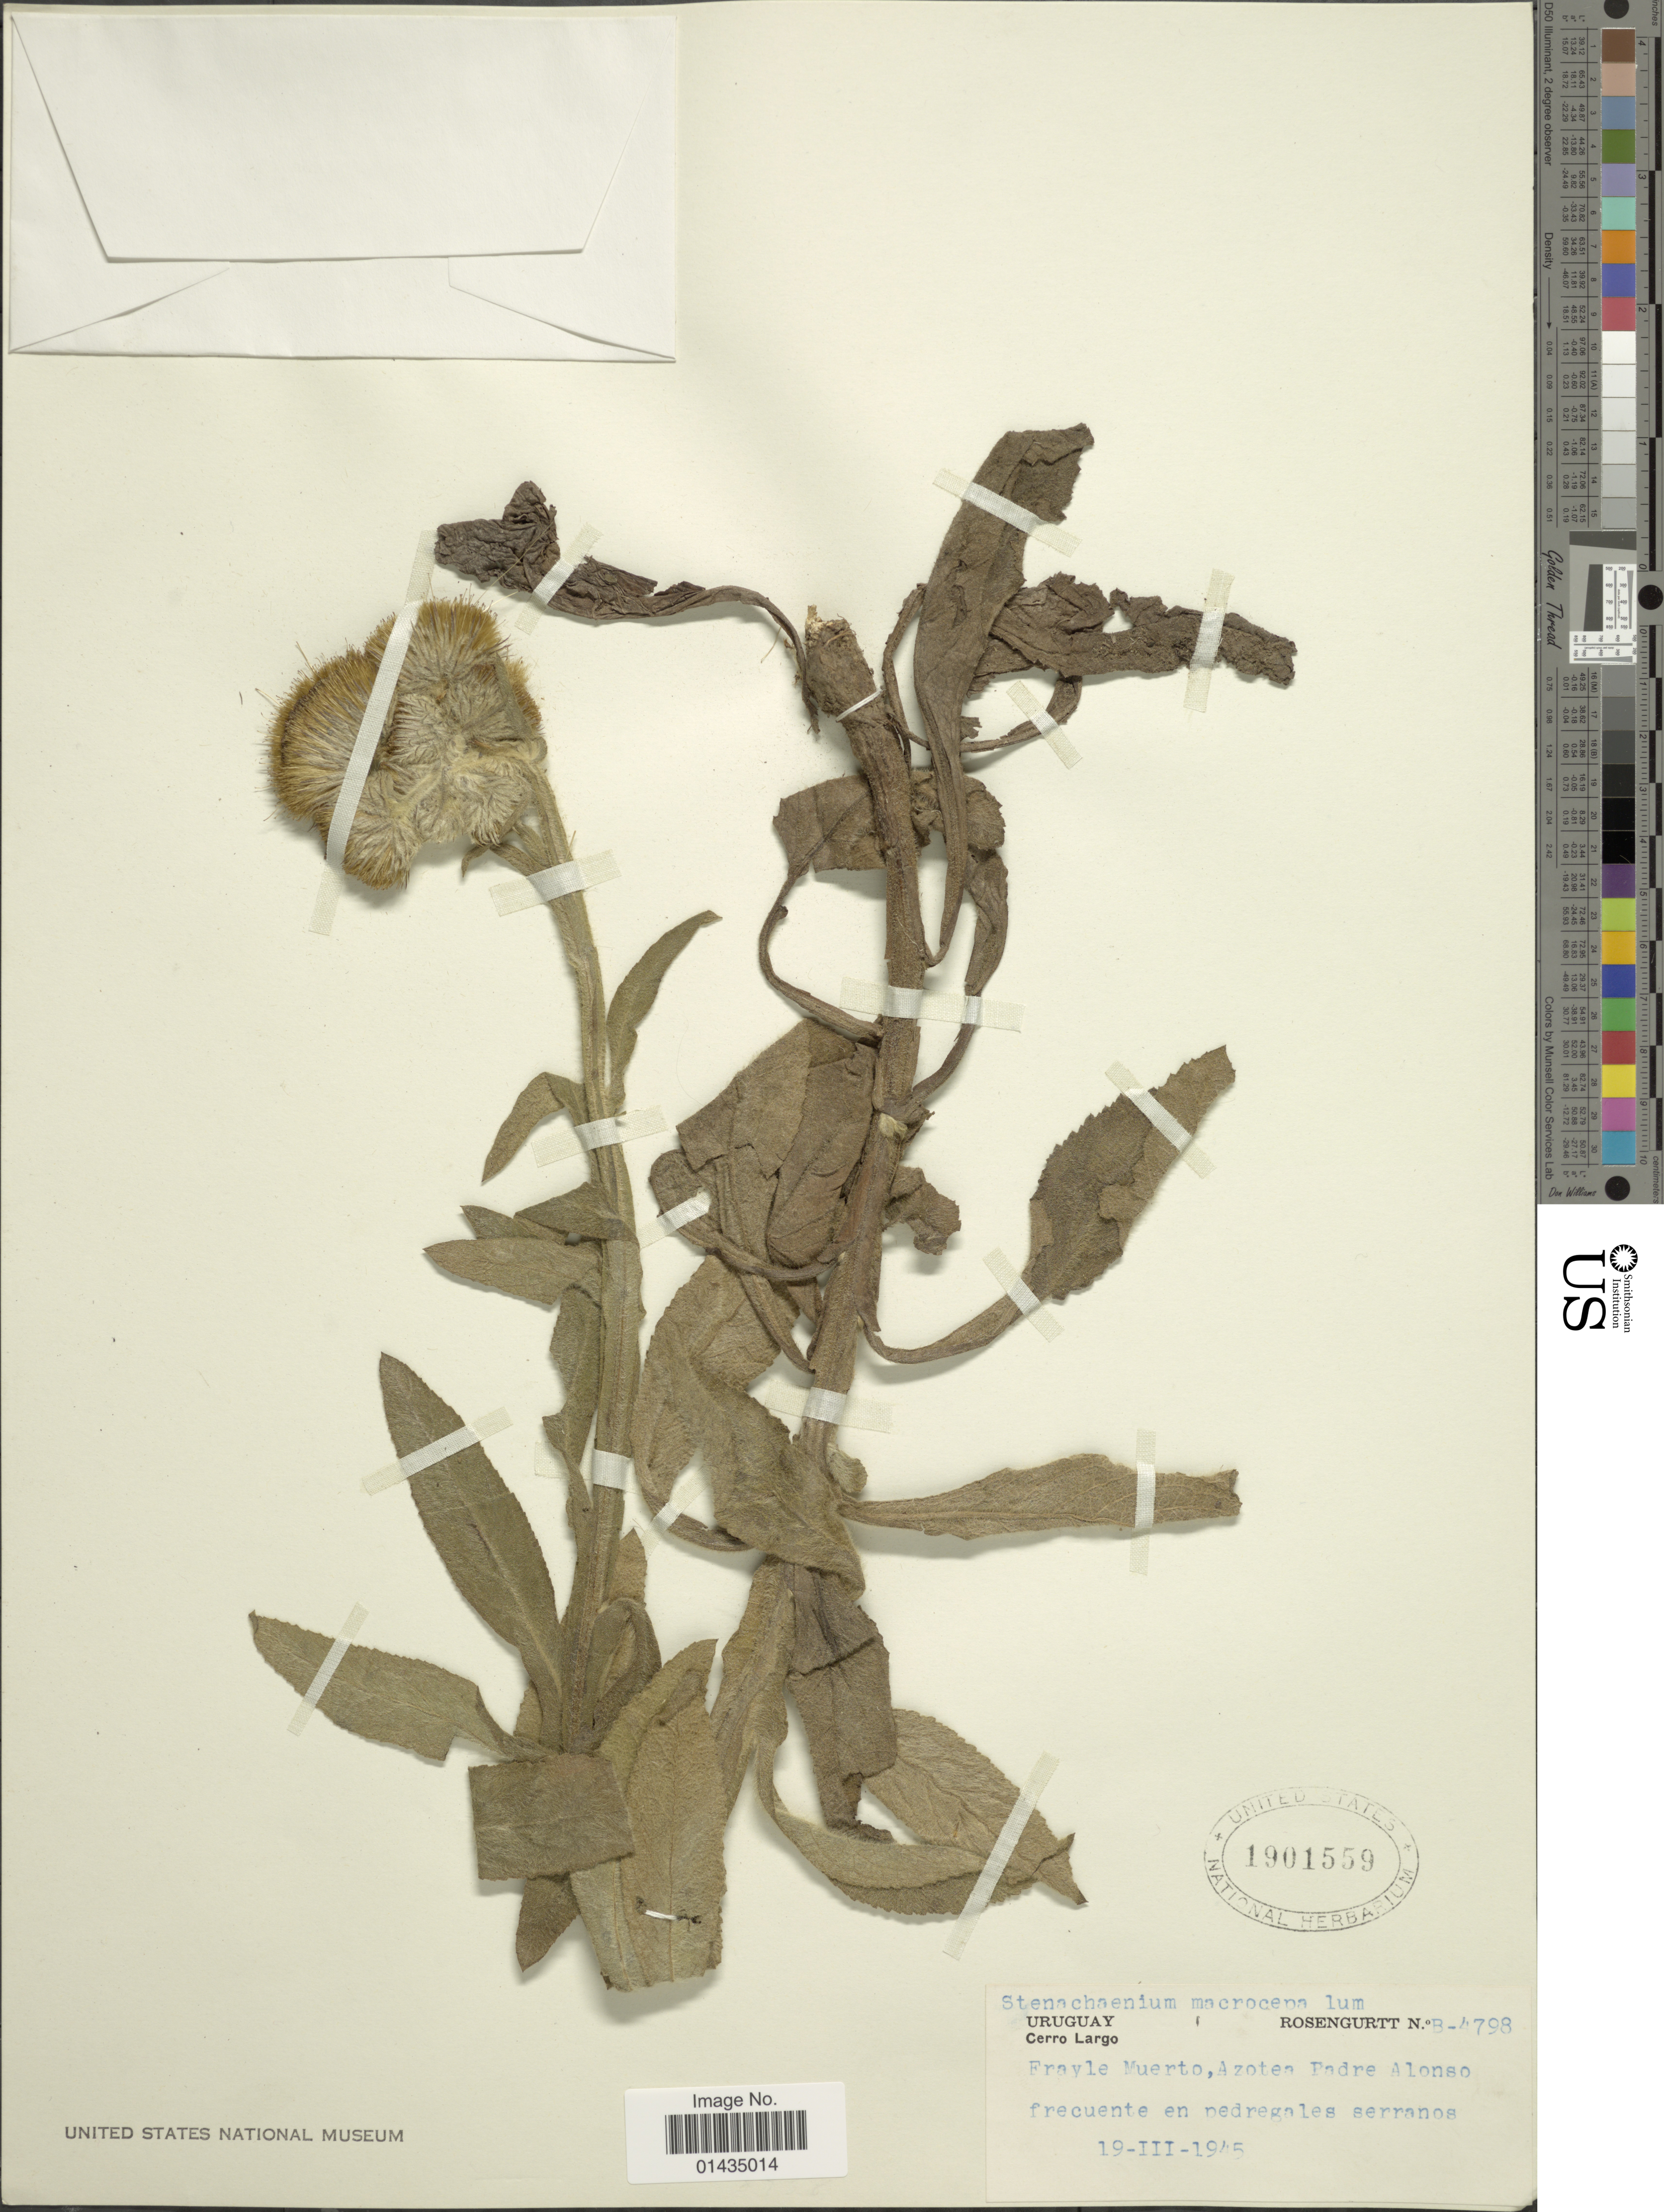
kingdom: Plantae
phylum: Tracheophyta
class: Magnoliopsida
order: Asterales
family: Asteraceae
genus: Stenachaenium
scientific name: Stenachaenium macrocephalum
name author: DC.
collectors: Rosengurtt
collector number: B-4798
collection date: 1945-03-19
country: Uruguay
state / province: Cerro Largo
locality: Frayle Muerto, Azotea Padre Alonso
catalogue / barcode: US 1901559